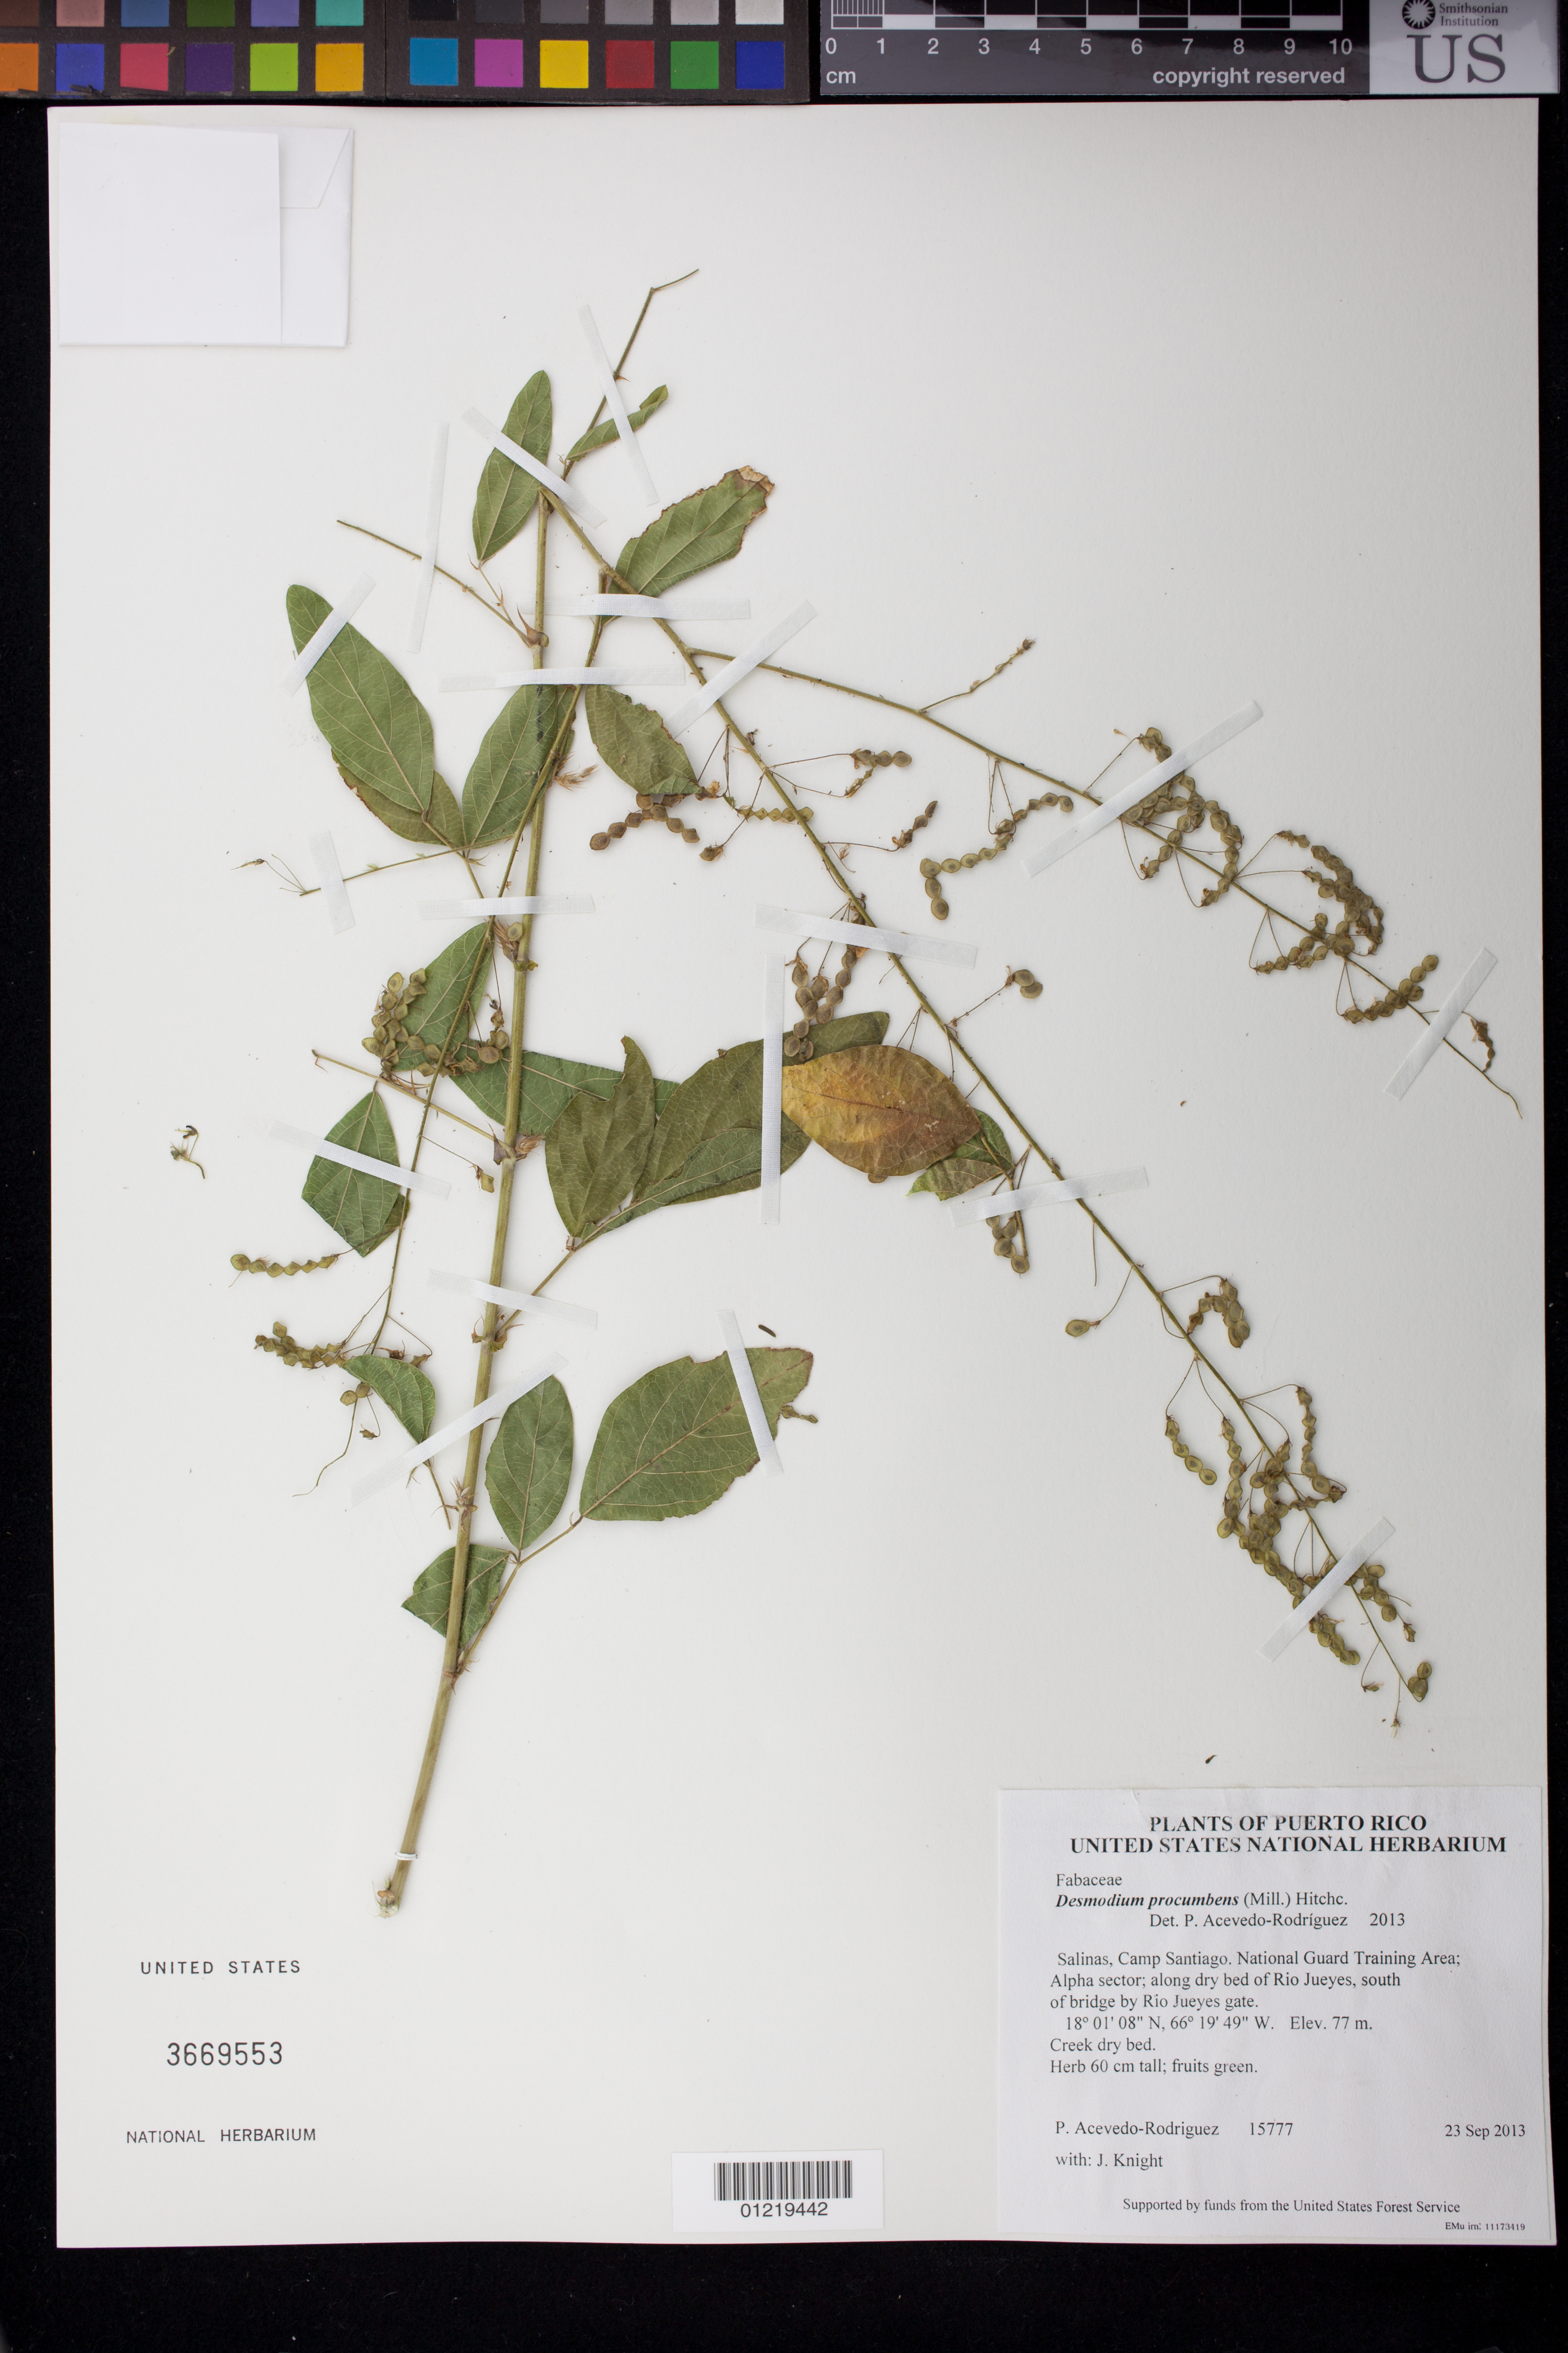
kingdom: Plantae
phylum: Tracheophyta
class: Magnoliopsida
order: Fabales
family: Fabaceae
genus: Desmodium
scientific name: Desmodium procumbens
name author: (Mill.) Hitchc.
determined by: Acevedo-Rodríguez, P., (BOT), Smithsonian Institution - National Museum of Natural History (UNITED STATES)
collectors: P. Acevedo-Rodr. & J. Knight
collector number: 15777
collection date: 2013-09-23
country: Puerto Rico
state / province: Salinas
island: Puerto Rico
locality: Camp Santiago. National Guard Training Area; Alpha sector; along dry bed of Rio Jueyes, south of bridge by Rio Jueyes gate.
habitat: Creek dry bed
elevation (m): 77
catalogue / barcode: US 3669553